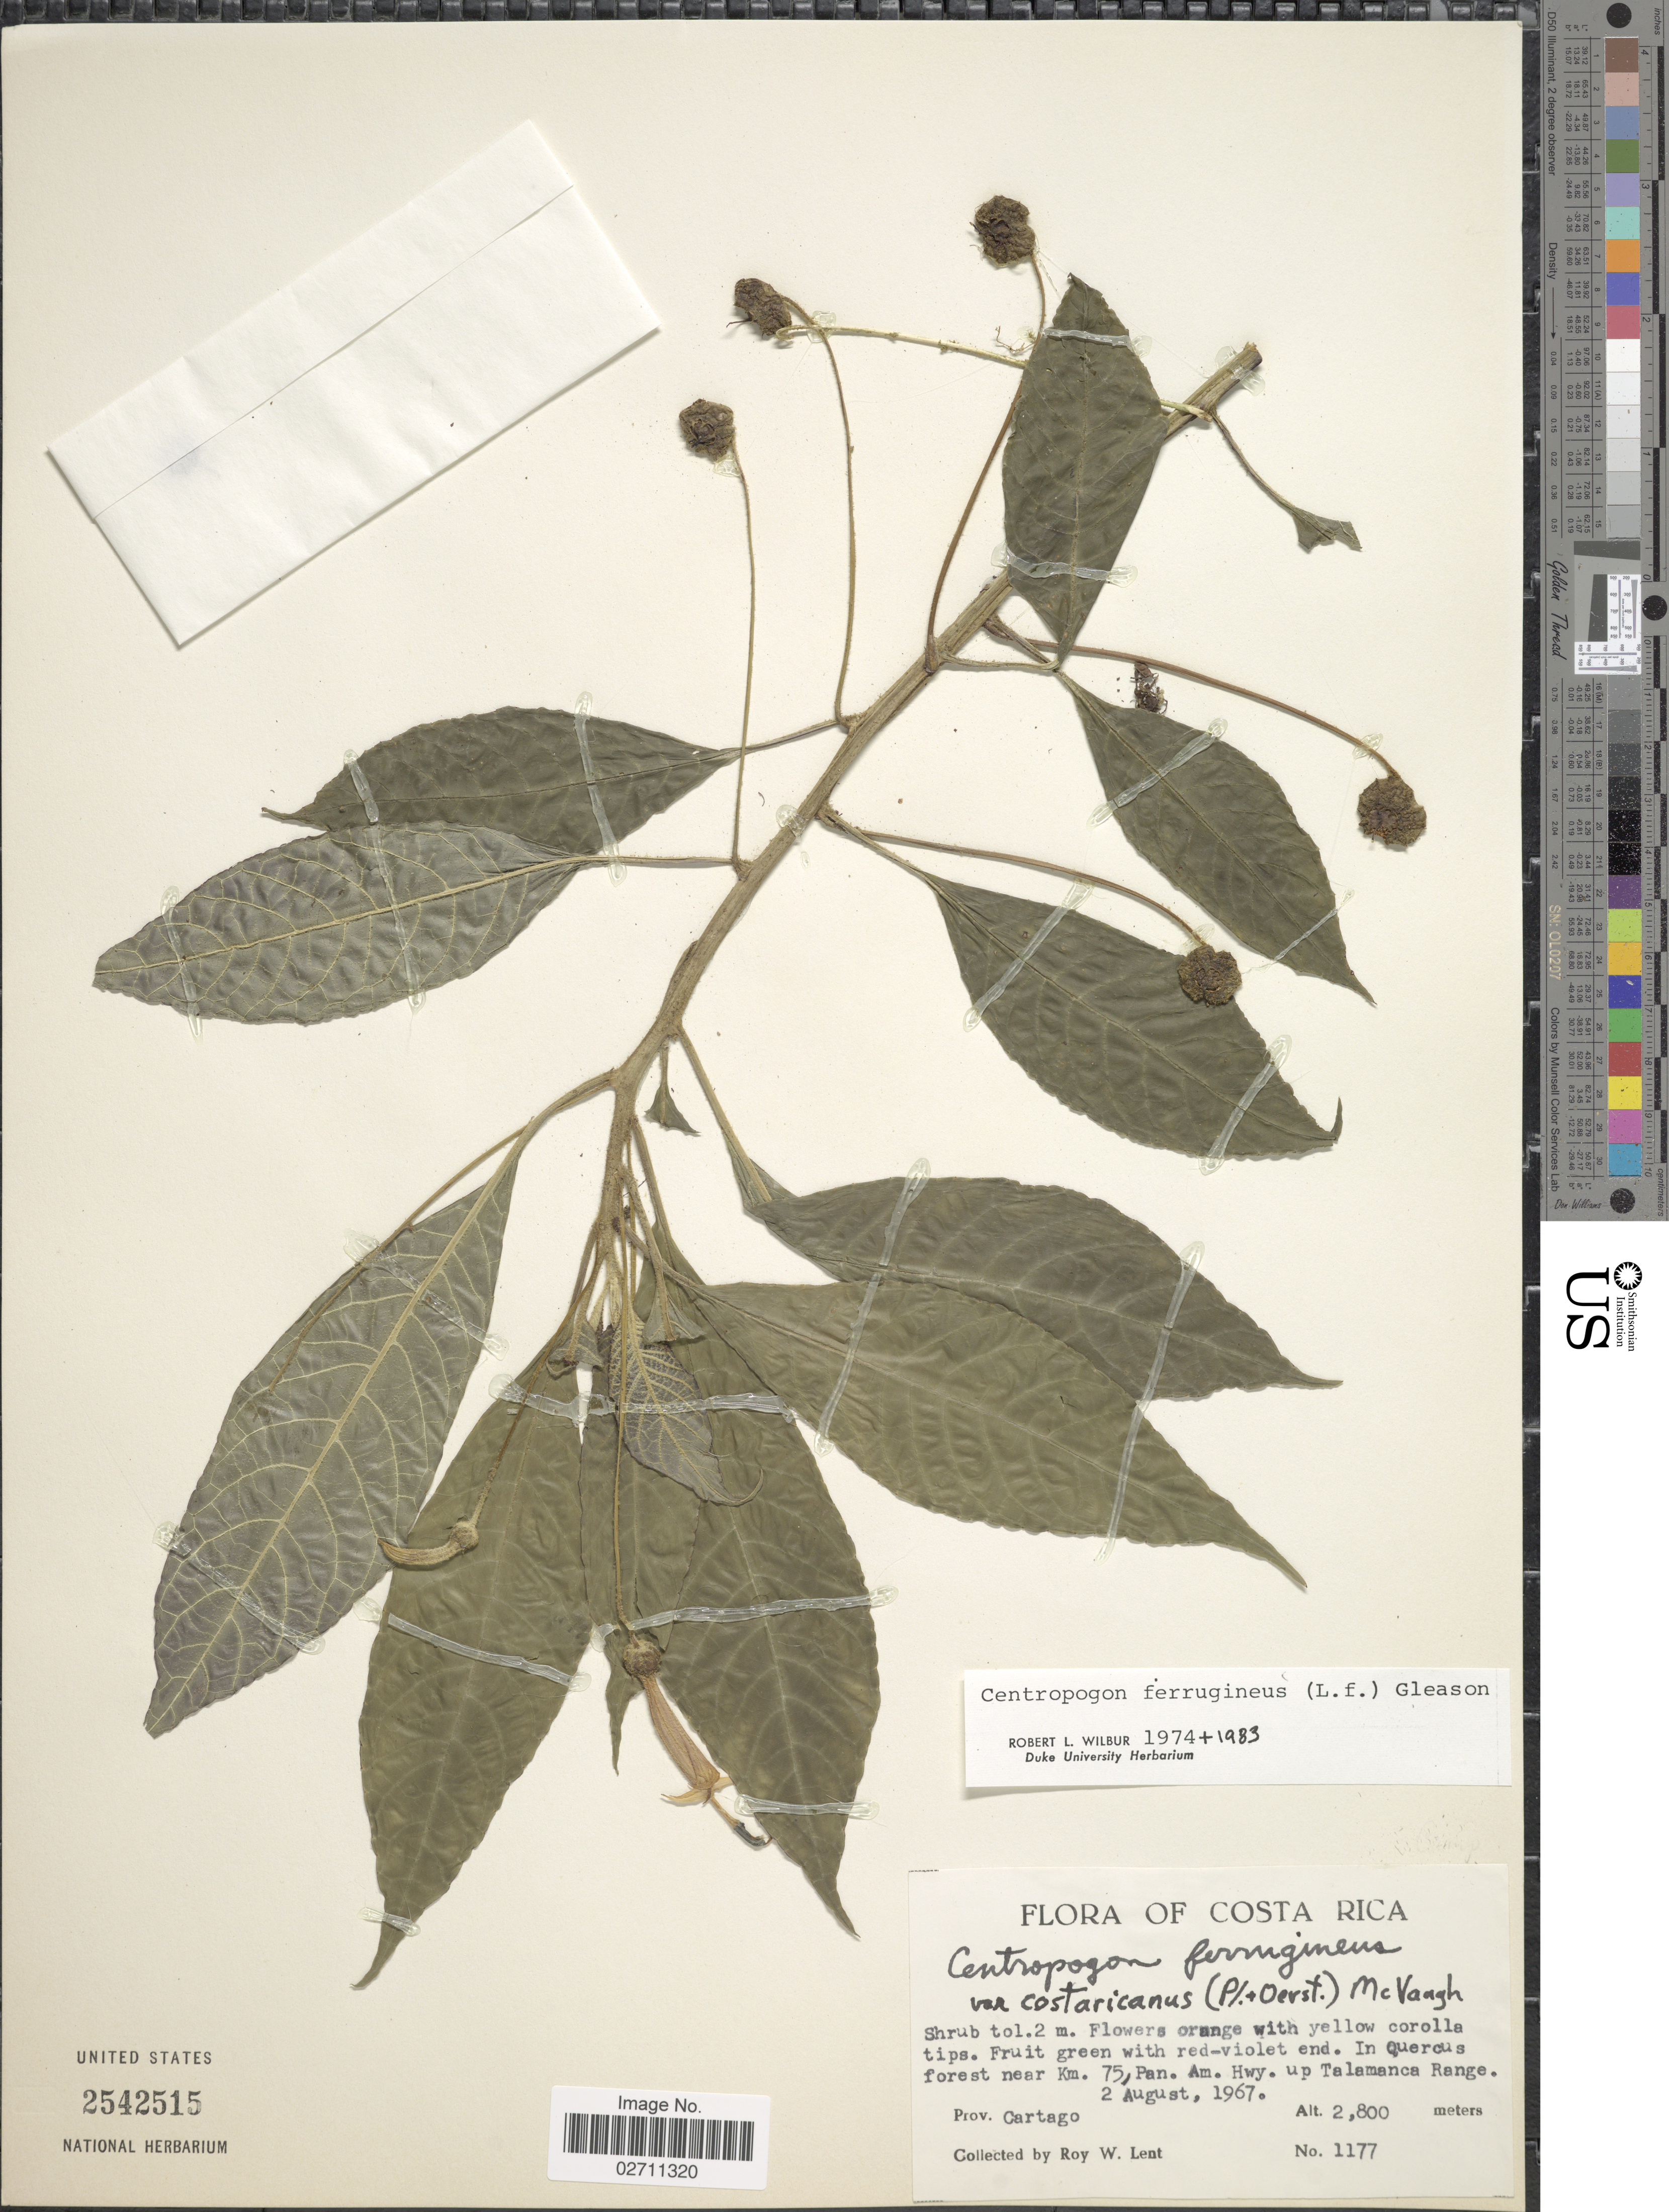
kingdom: Plantae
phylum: Tracheophyta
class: Magnoliopsida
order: Asterales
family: Campanulaceae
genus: Centropogon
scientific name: Centropogon ferrugineus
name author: (L. f.) Gleason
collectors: R. W. Lent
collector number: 1177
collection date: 1967-08-02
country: Costa Rica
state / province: Cartago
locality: In Quercus forest near Km. 75, Pan. Am. Hwy. up Talamanca Range.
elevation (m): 2800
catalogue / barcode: US 2542515